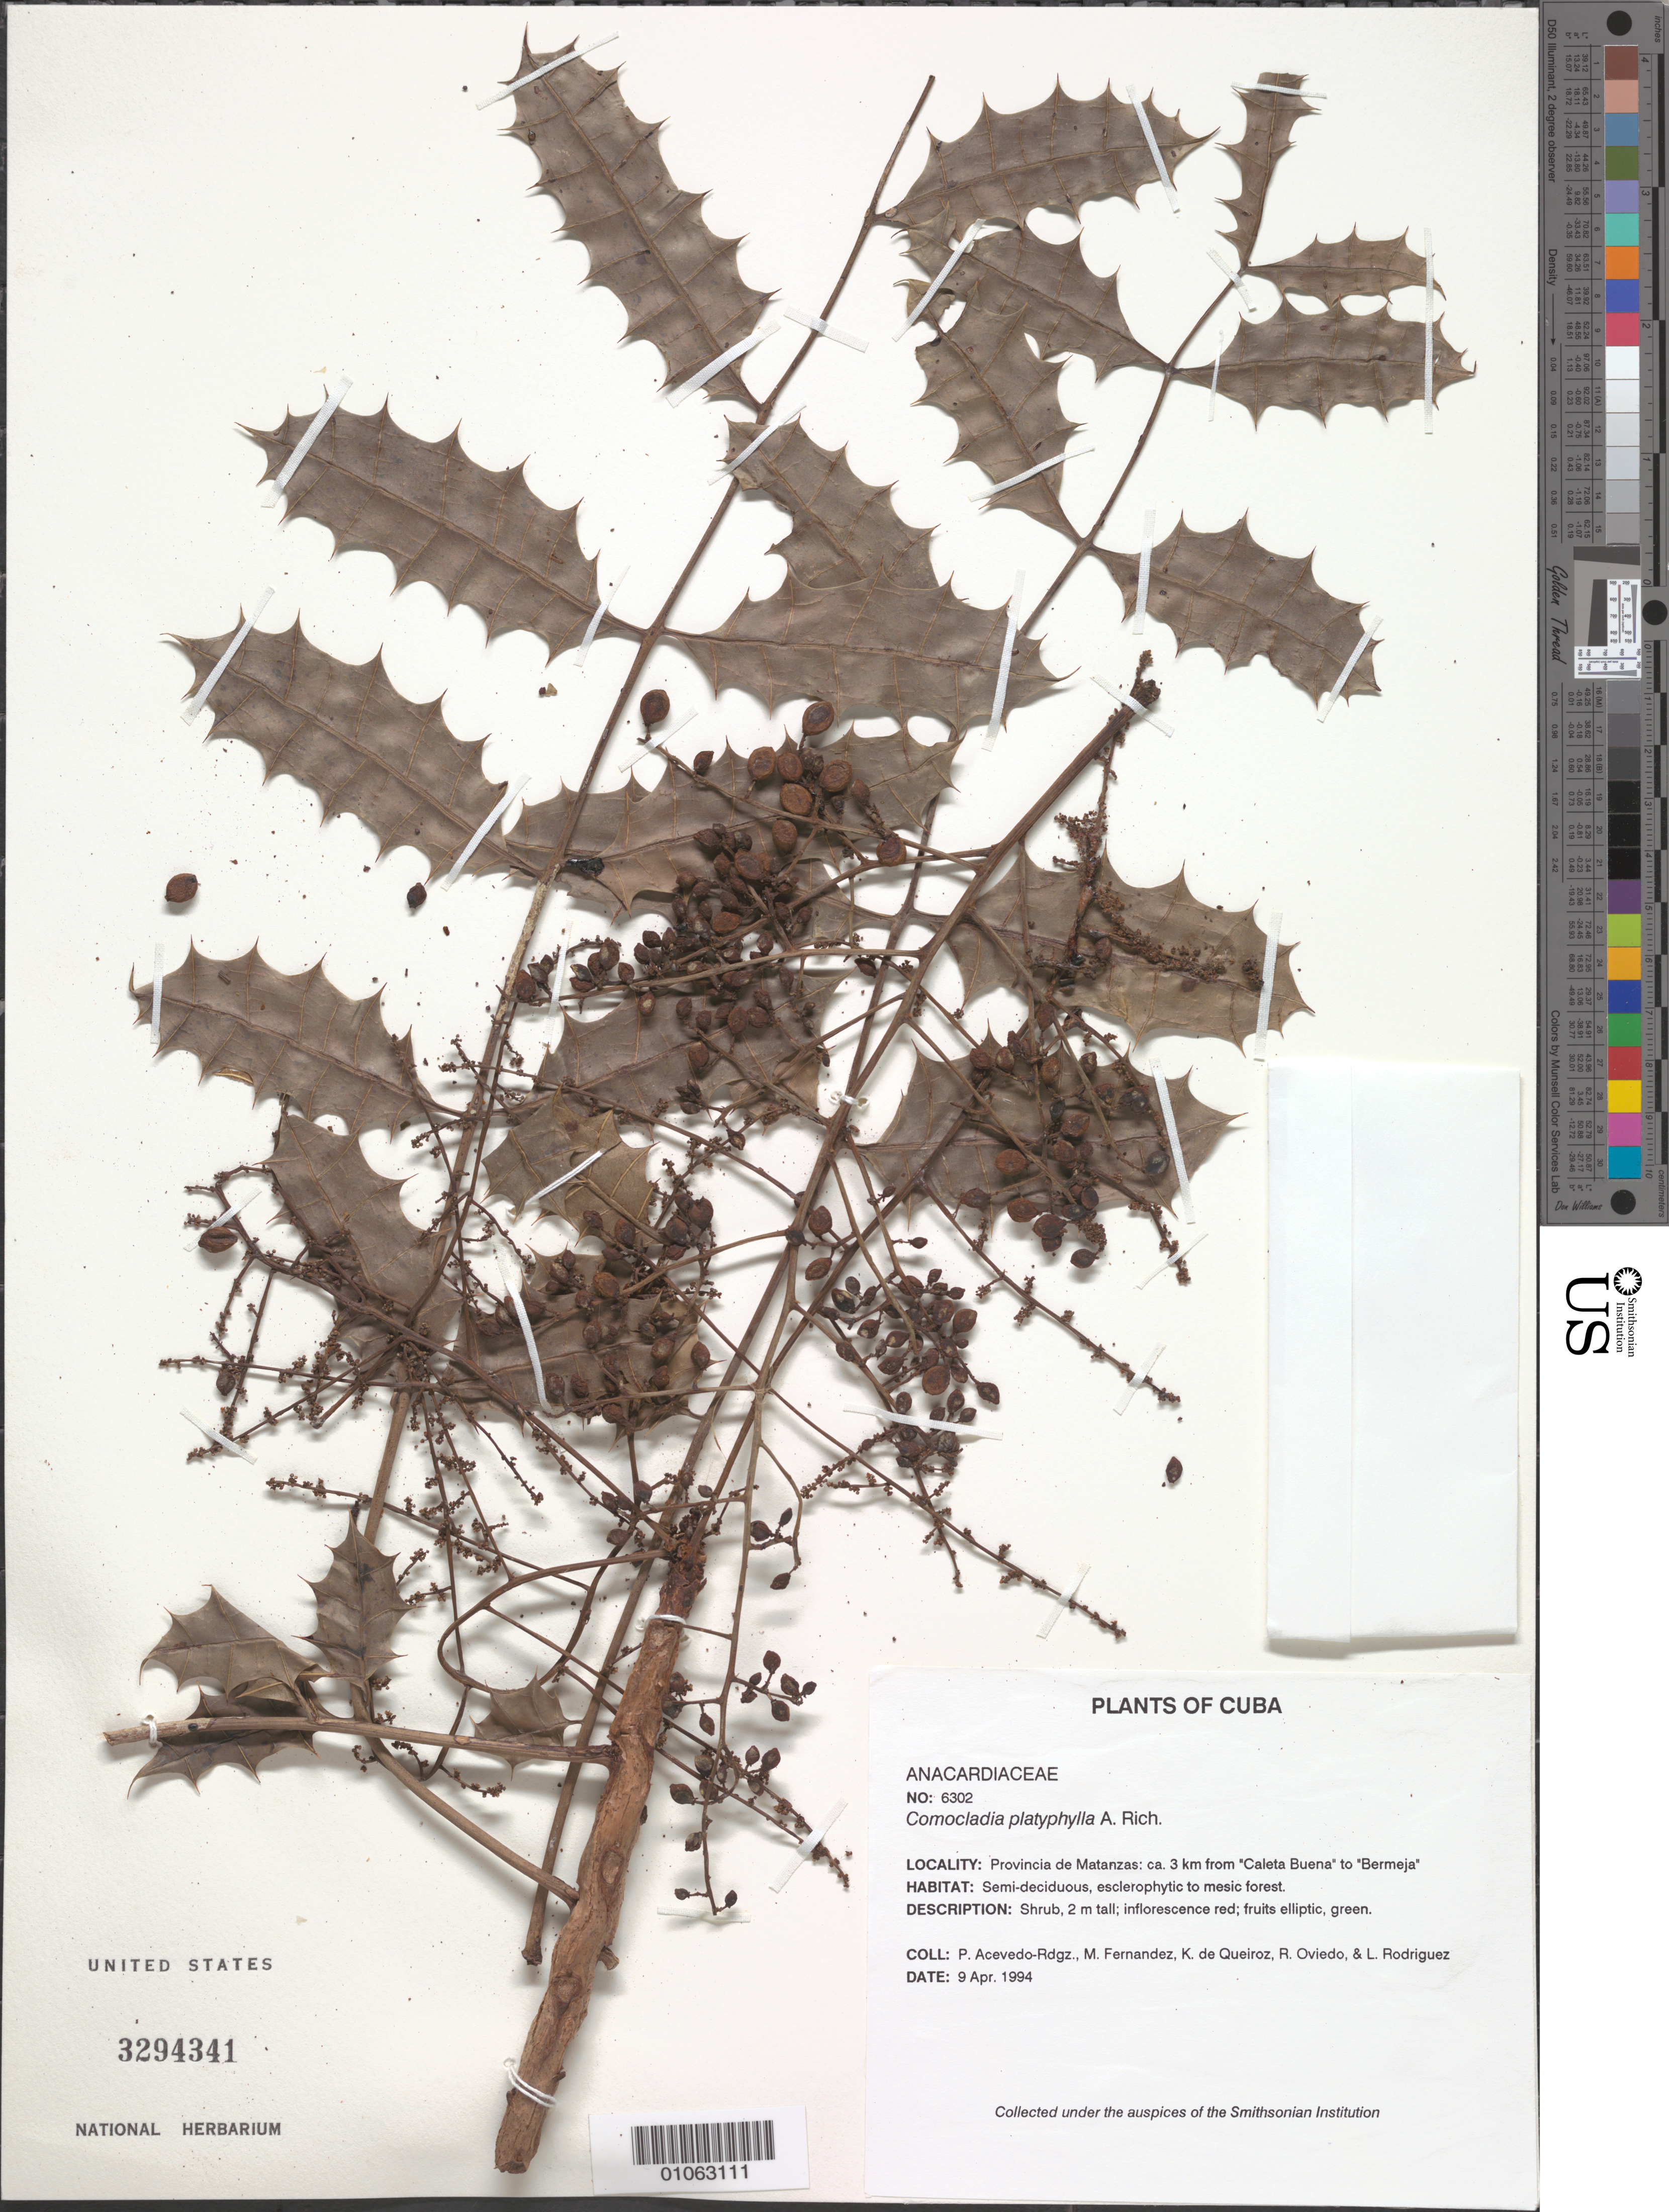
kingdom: Plantae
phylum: Tracheophyta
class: Magnoliopsida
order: Sapindales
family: Anacardiaceae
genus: Comocladia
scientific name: Comocladia platyphylla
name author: A. Rich. ex Griseb.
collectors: P. Acevedo-Rodr., M. Fernández, R. Oviedo & L. Rodriguez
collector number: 6302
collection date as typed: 09 Apr 1994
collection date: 1994-04-09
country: Cuba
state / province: Matanzas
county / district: Municipio de Ciénaga de Zapata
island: Cuba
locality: ca 3km from "Caleta Buena" to "Bermejas"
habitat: Semi-deciduous, esclerophytic to mesic forest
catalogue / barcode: US 3294341